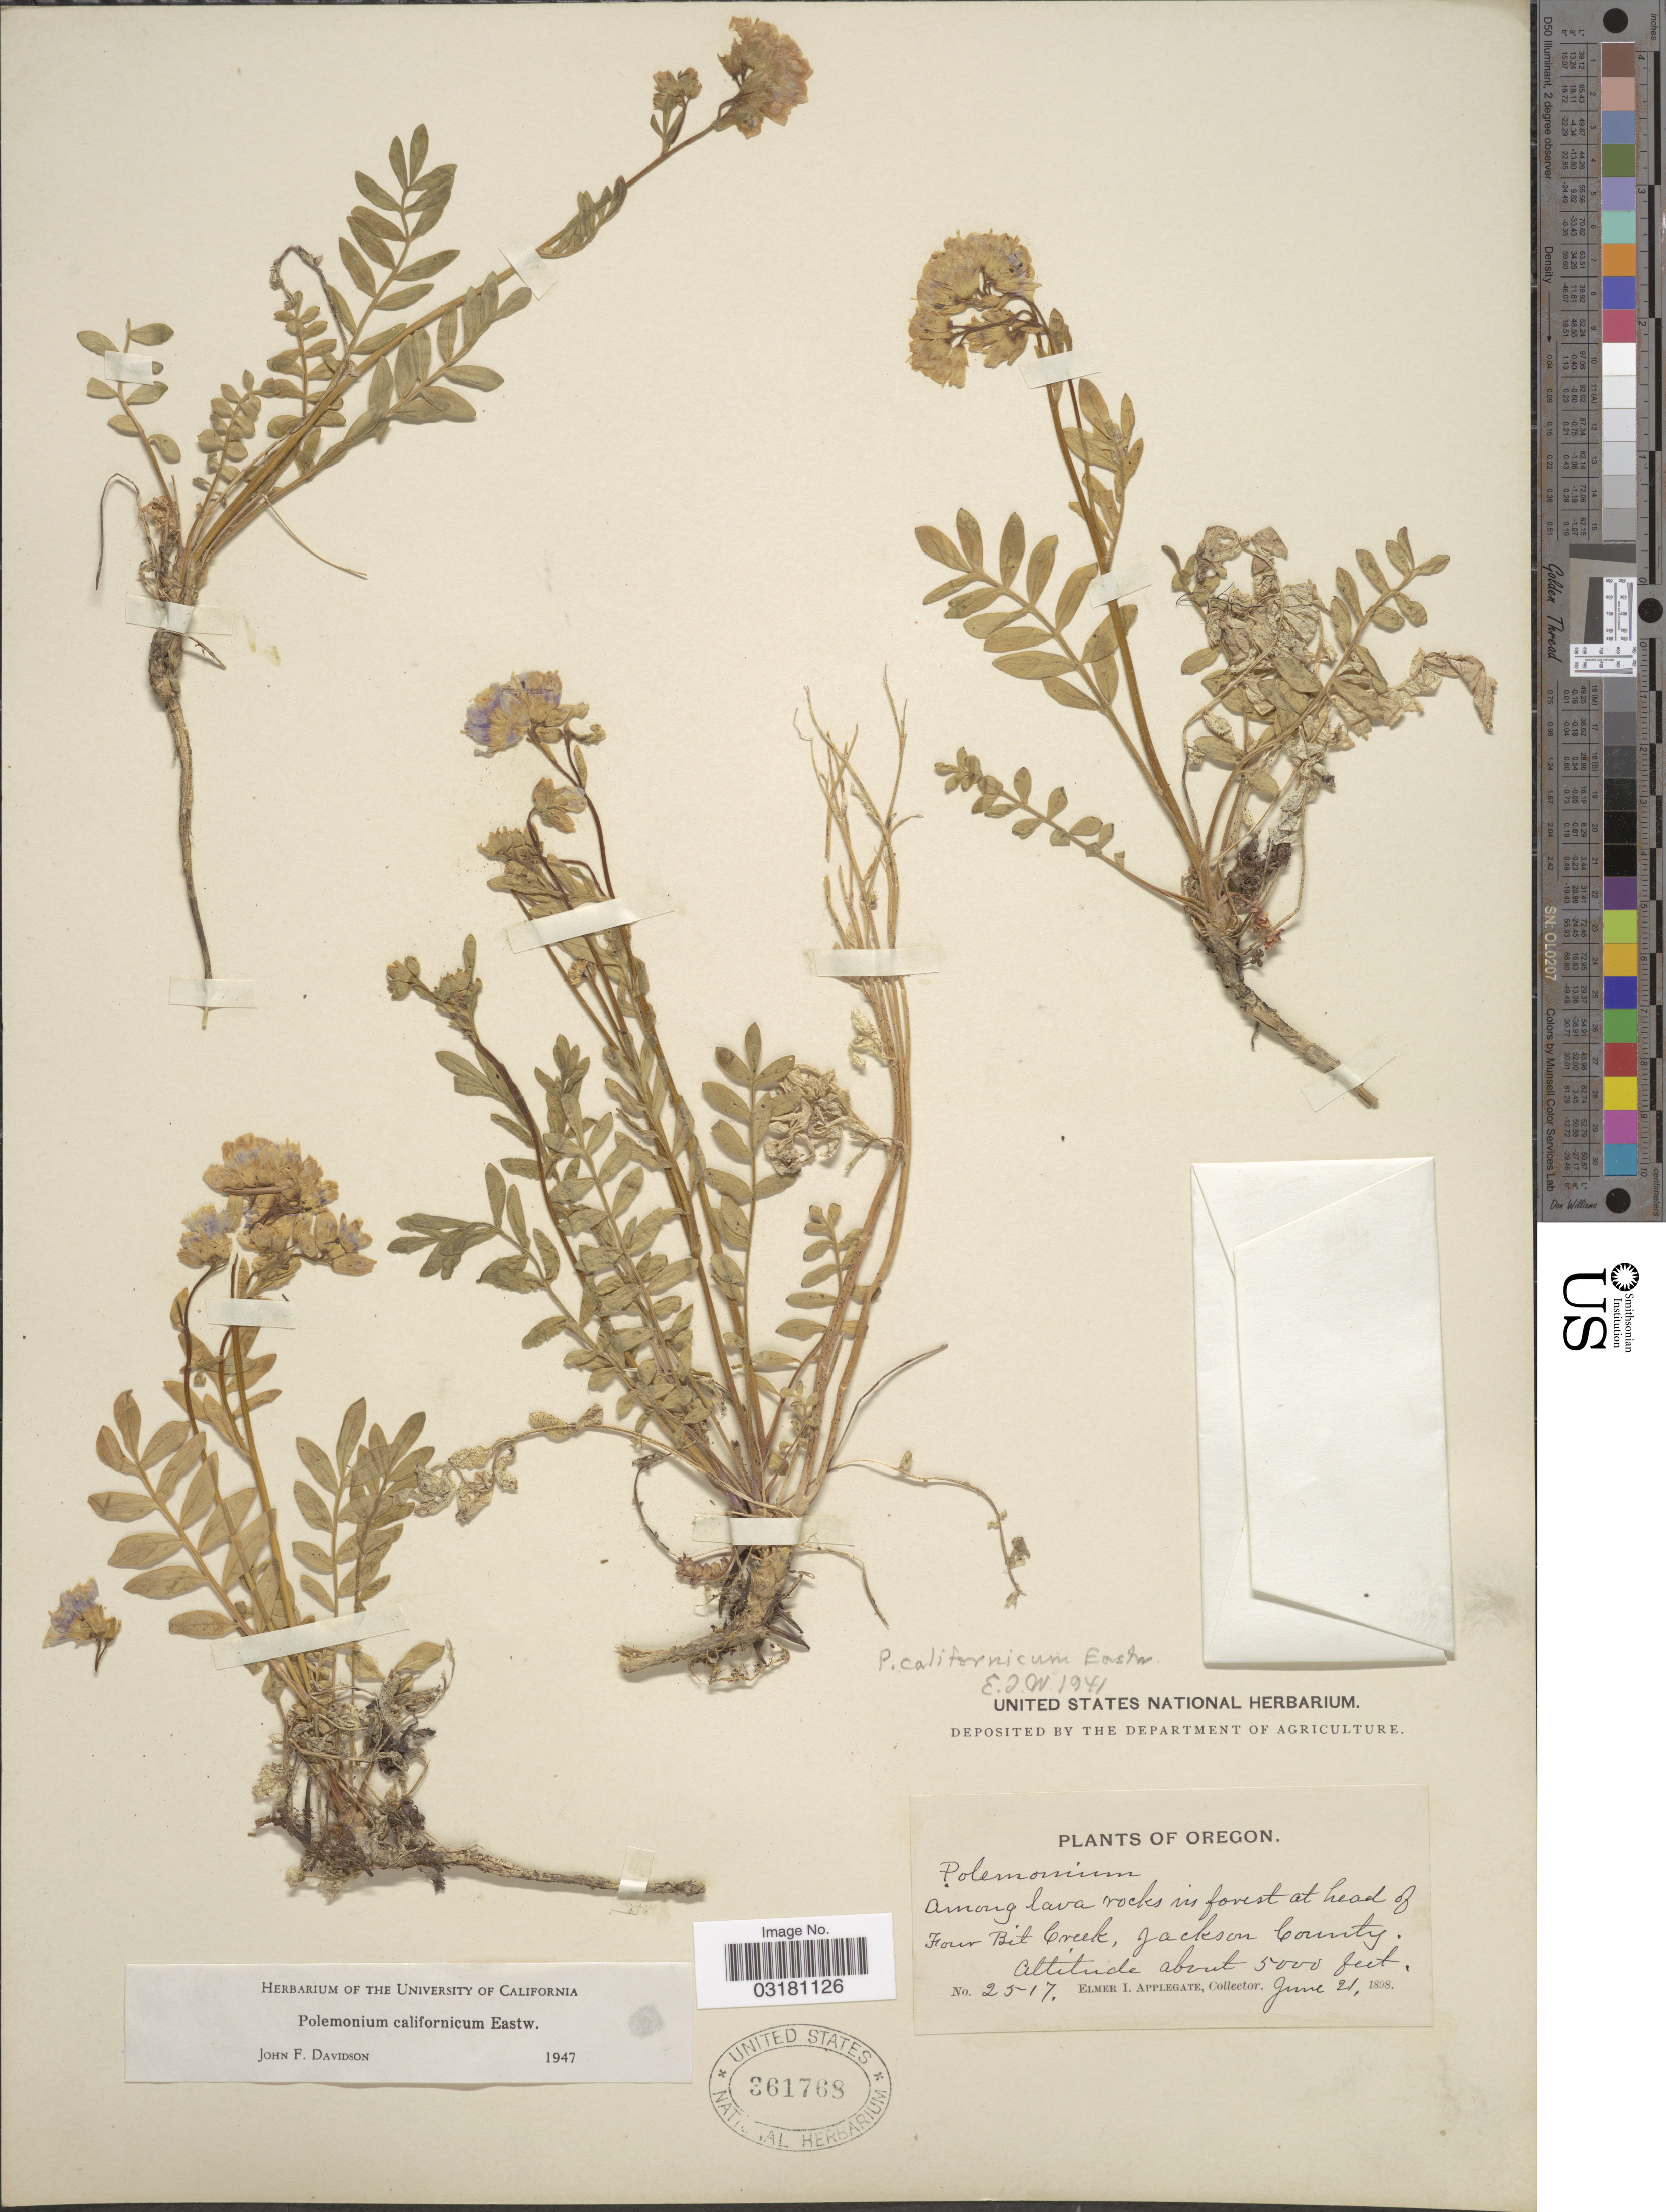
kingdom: Plantae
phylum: Tracheophyta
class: Magnoliopsida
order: Ericales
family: Polemoniaceae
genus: Polemonium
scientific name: Polemonium californicum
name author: Eastw.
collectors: E. I. Applegate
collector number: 2517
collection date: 1898-06-21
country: United States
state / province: Oregon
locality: Head of Four Bit Creek, Jackson County.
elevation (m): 1524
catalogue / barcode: US 361768